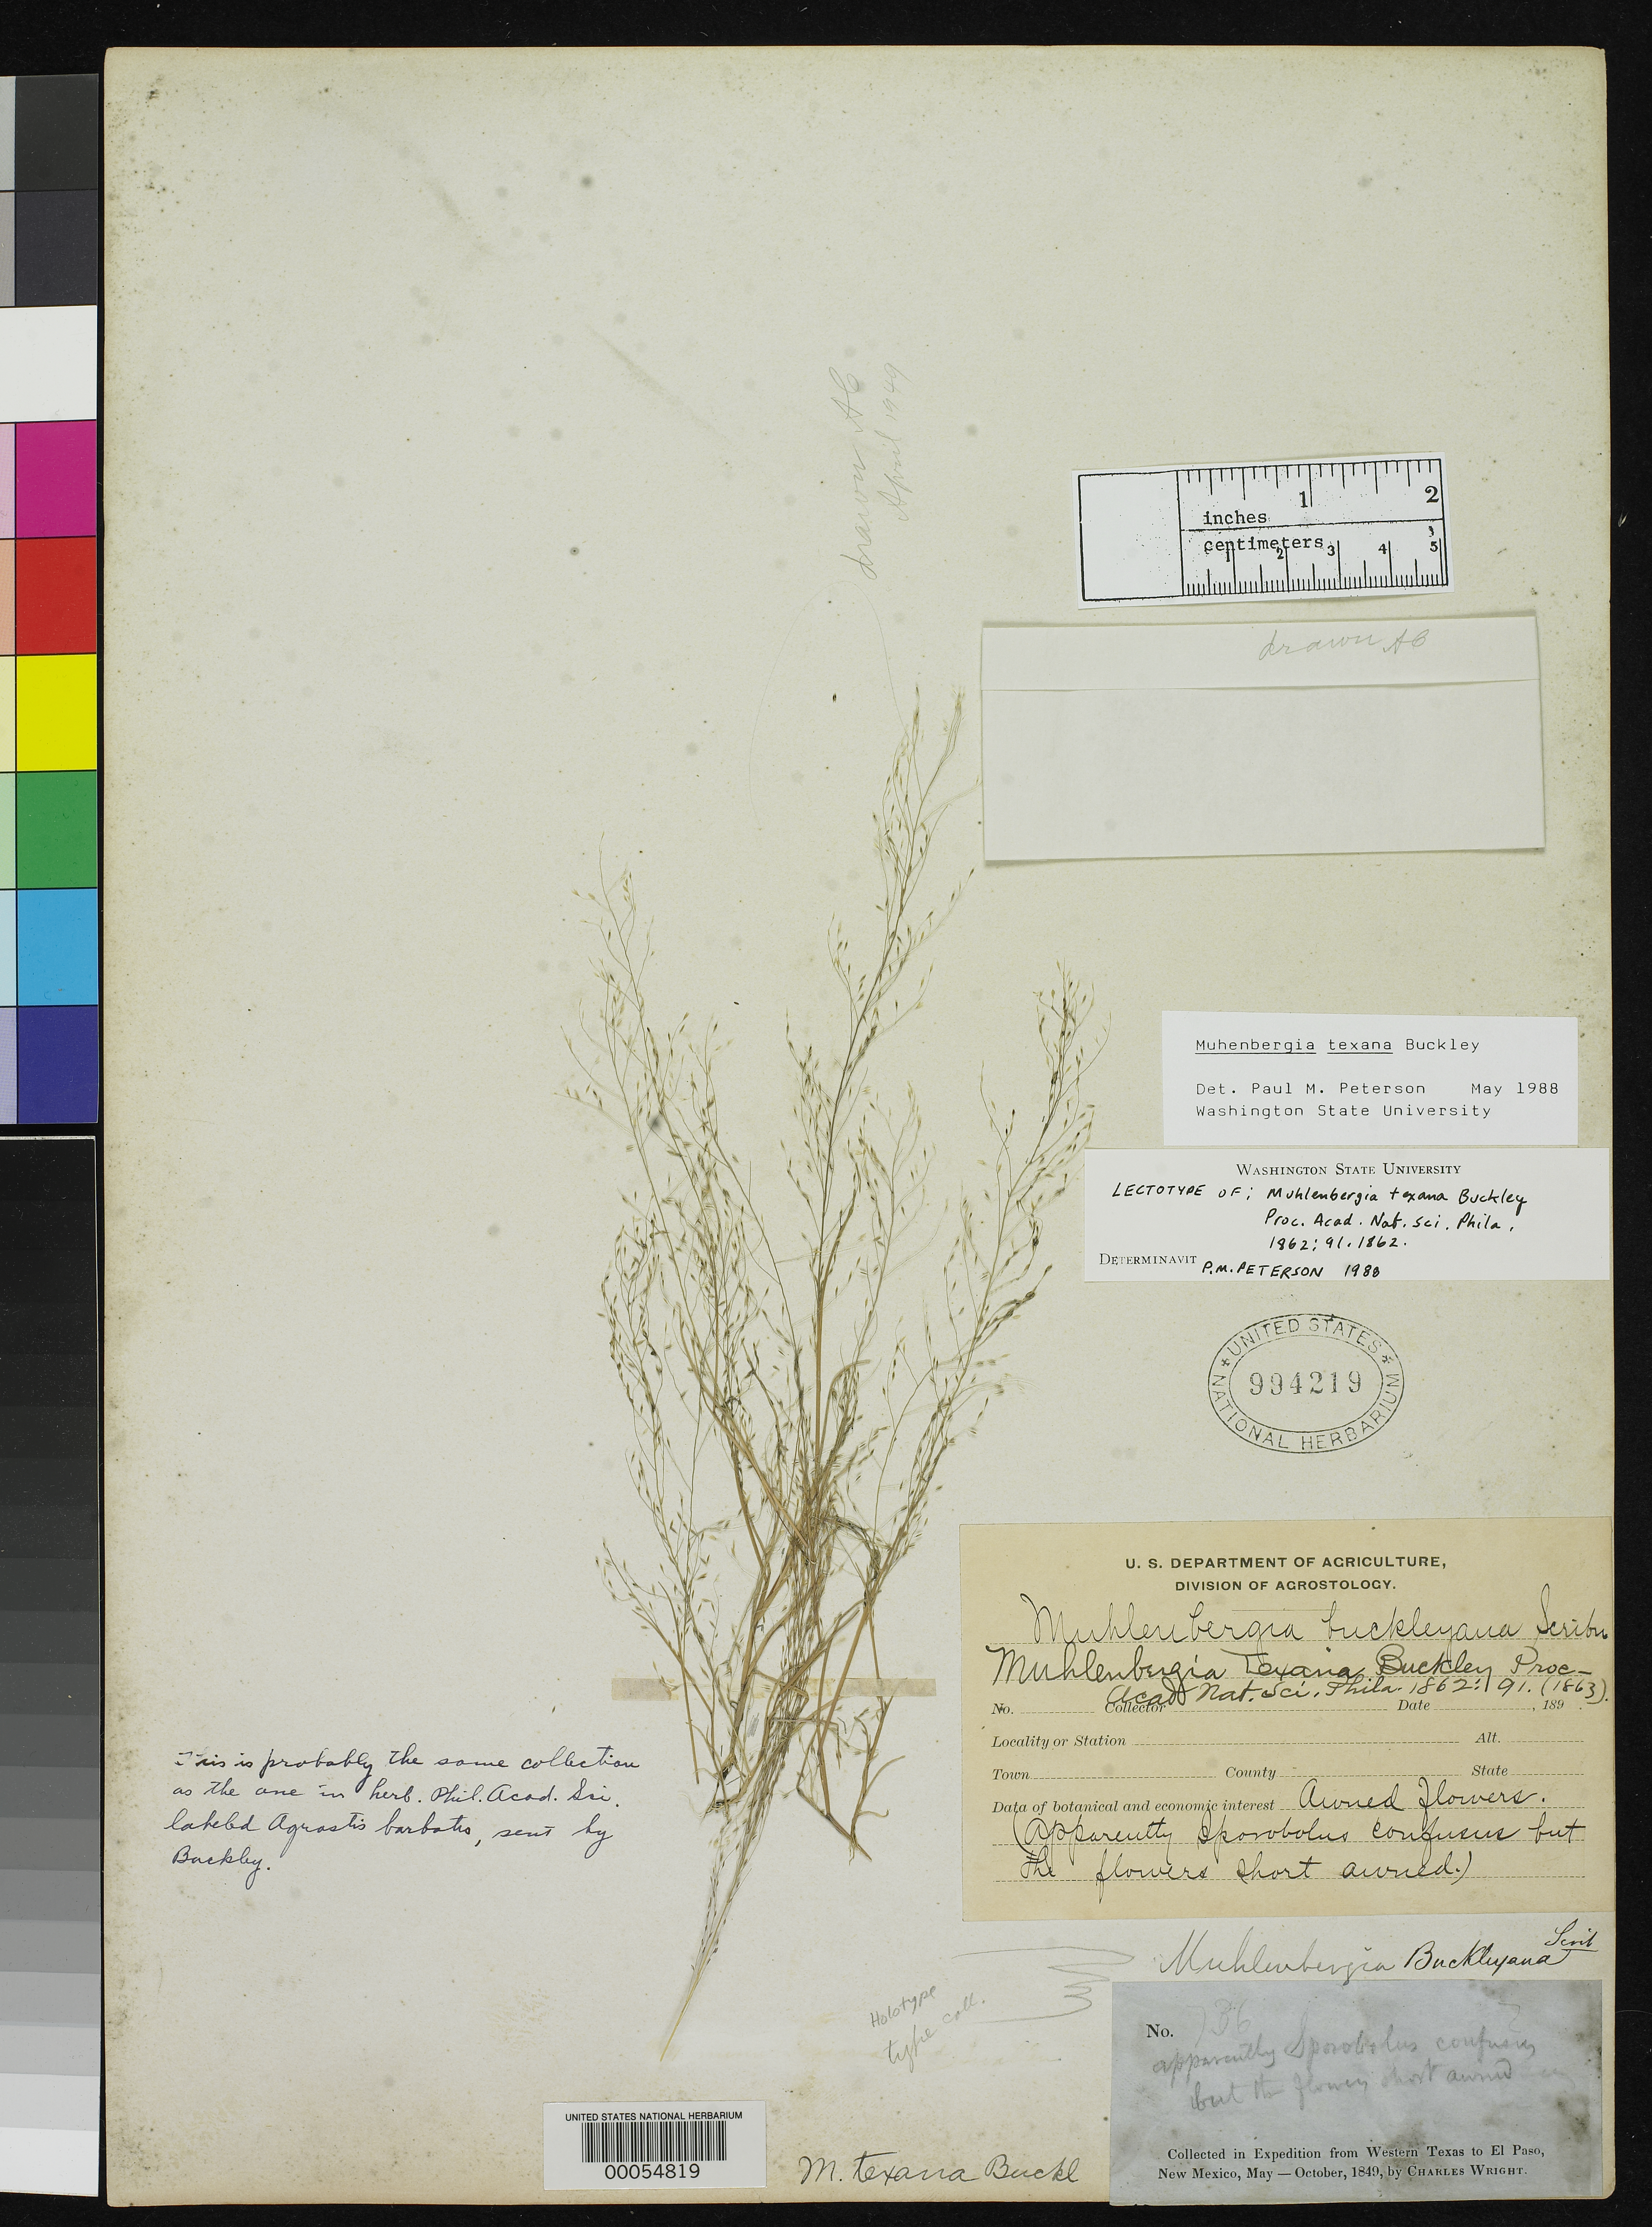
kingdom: Plantae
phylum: Tracheophyta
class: Liliopsida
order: Poales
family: Poaceae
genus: Muhlenbergia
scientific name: Muhlenbergia texana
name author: Buckley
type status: Lectotype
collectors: C. Wright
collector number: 739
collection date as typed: May 1849 to -- Oct 1849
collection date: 1849-05/1849-10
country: United States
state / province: Texas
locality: Western Texas to El Paso.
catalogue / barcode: US 994219